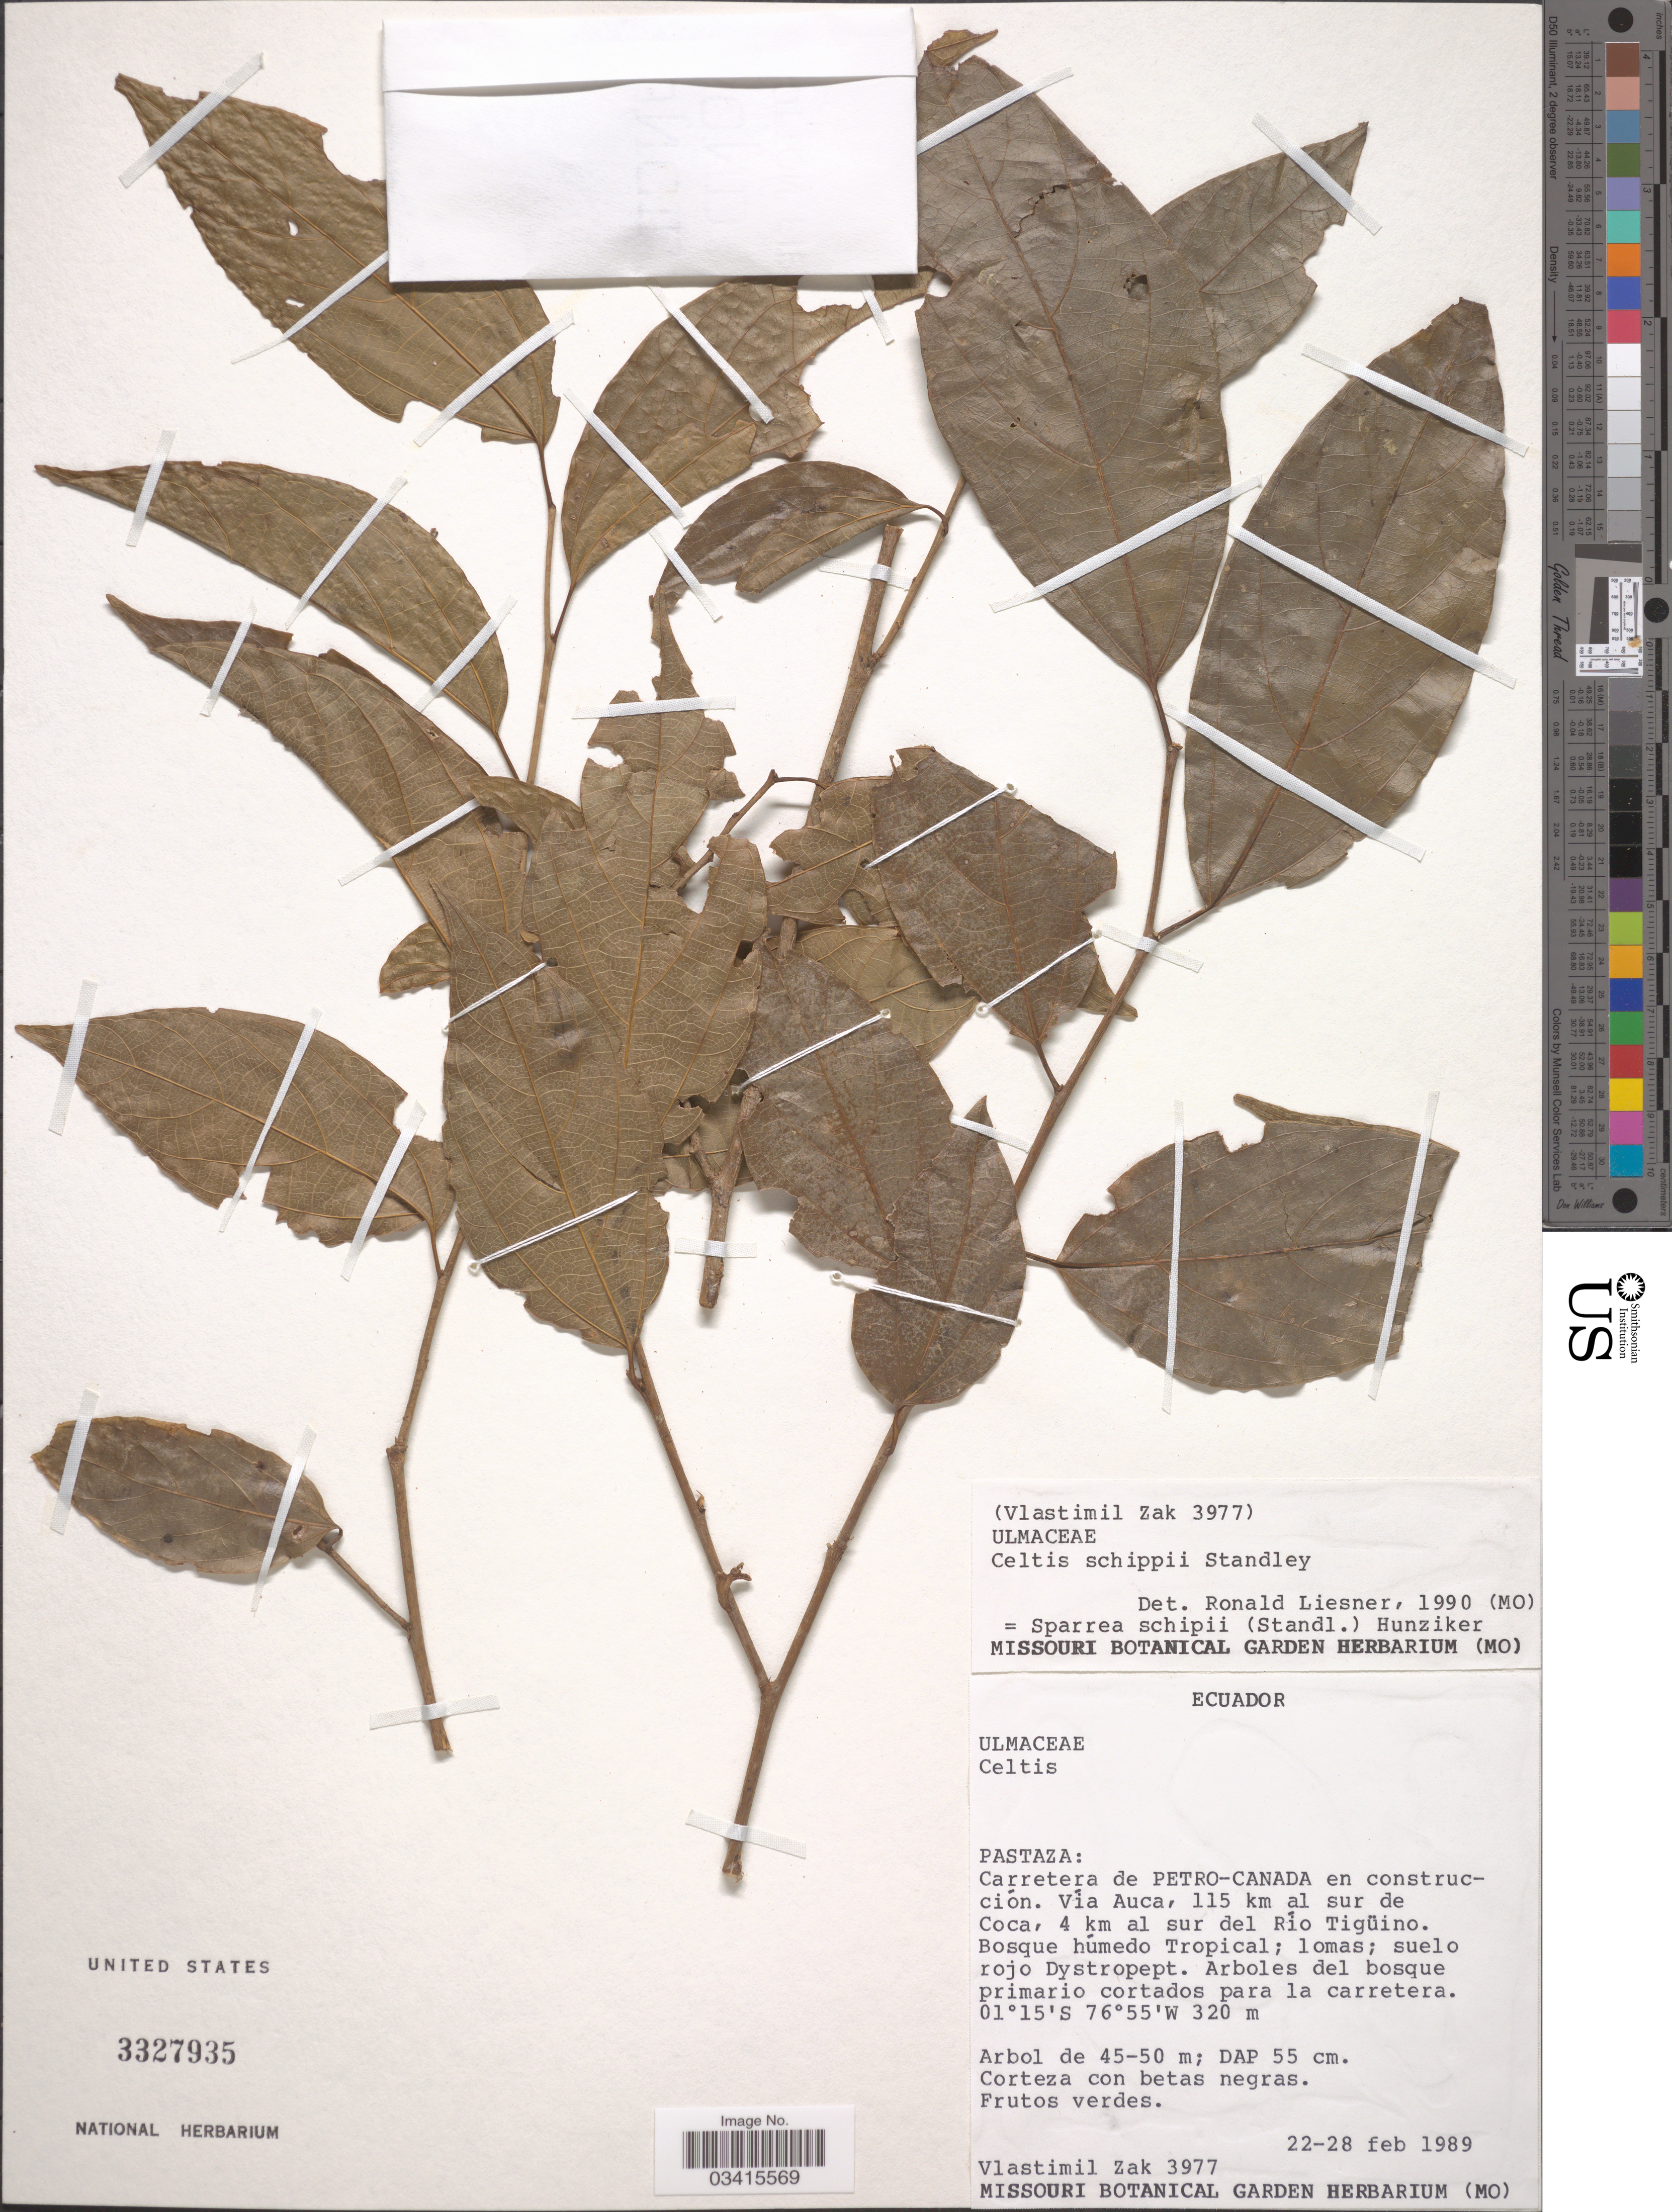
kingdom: Plantae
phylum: Tracheophyta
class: Magnoliopsida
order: Rosales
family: Cannabaceae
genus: Celtis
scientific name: Celtis schippii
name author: Standl.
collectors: V. Zak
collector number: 3977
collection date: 1989-02-22/1989-02-28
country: Ecuador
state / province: Pastaza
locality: Carretera de Petro-Canada en contrucción. Vía Auca, 115 km al sur de Coca, 4 km al sur del Río Tigüino.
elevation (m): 320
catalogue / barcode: US 3327935